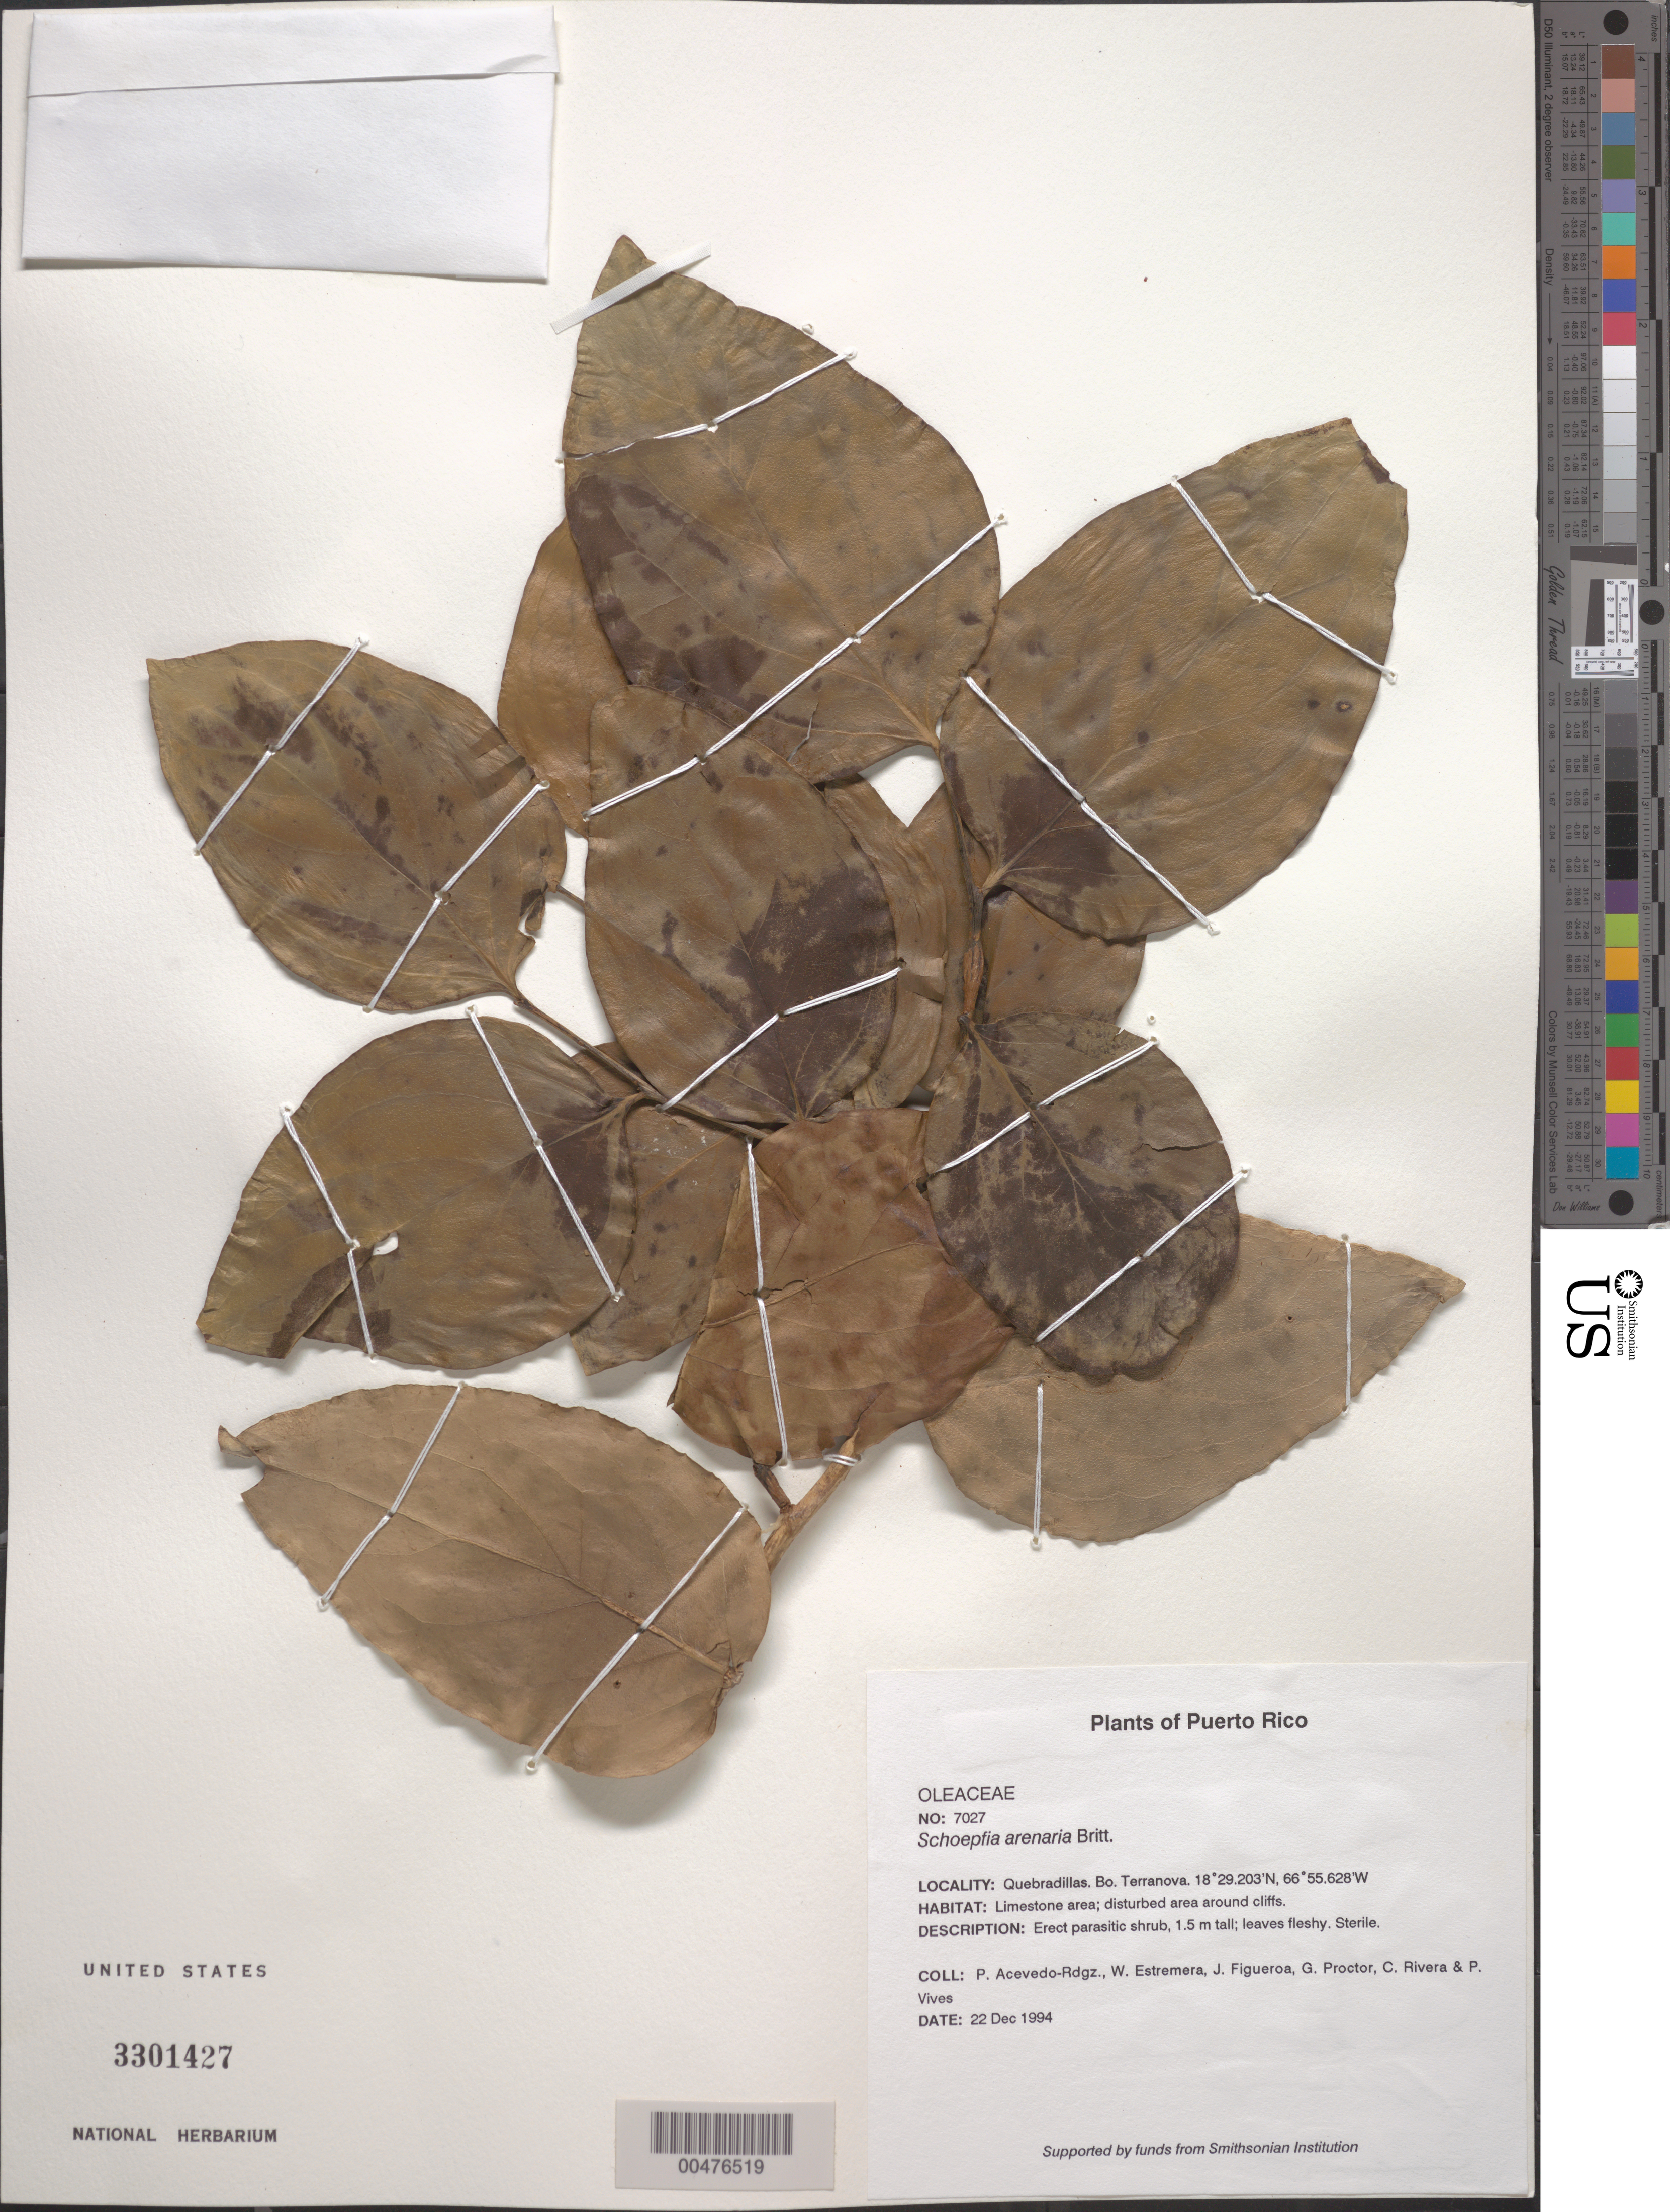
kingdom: Plantae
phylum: Tracheophyta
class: Magnoliopsida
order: Santalales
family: Schoepfiaceae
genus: Schoepfia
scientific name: Schoepfia arenaria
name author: Britton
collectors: P. Acevedo-Rodr., W. Estremera, J. Figueroa, G. R. Proctor, C. Rivera & P. Vives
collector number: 7027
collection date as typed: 22 Dec 1994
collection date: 1994-12-22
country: Puerto Rico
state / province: Quebradillas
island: Puerto Rico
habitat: Limestone area; disturbed area around cliffs.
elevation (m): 50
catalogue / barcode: US 3301427